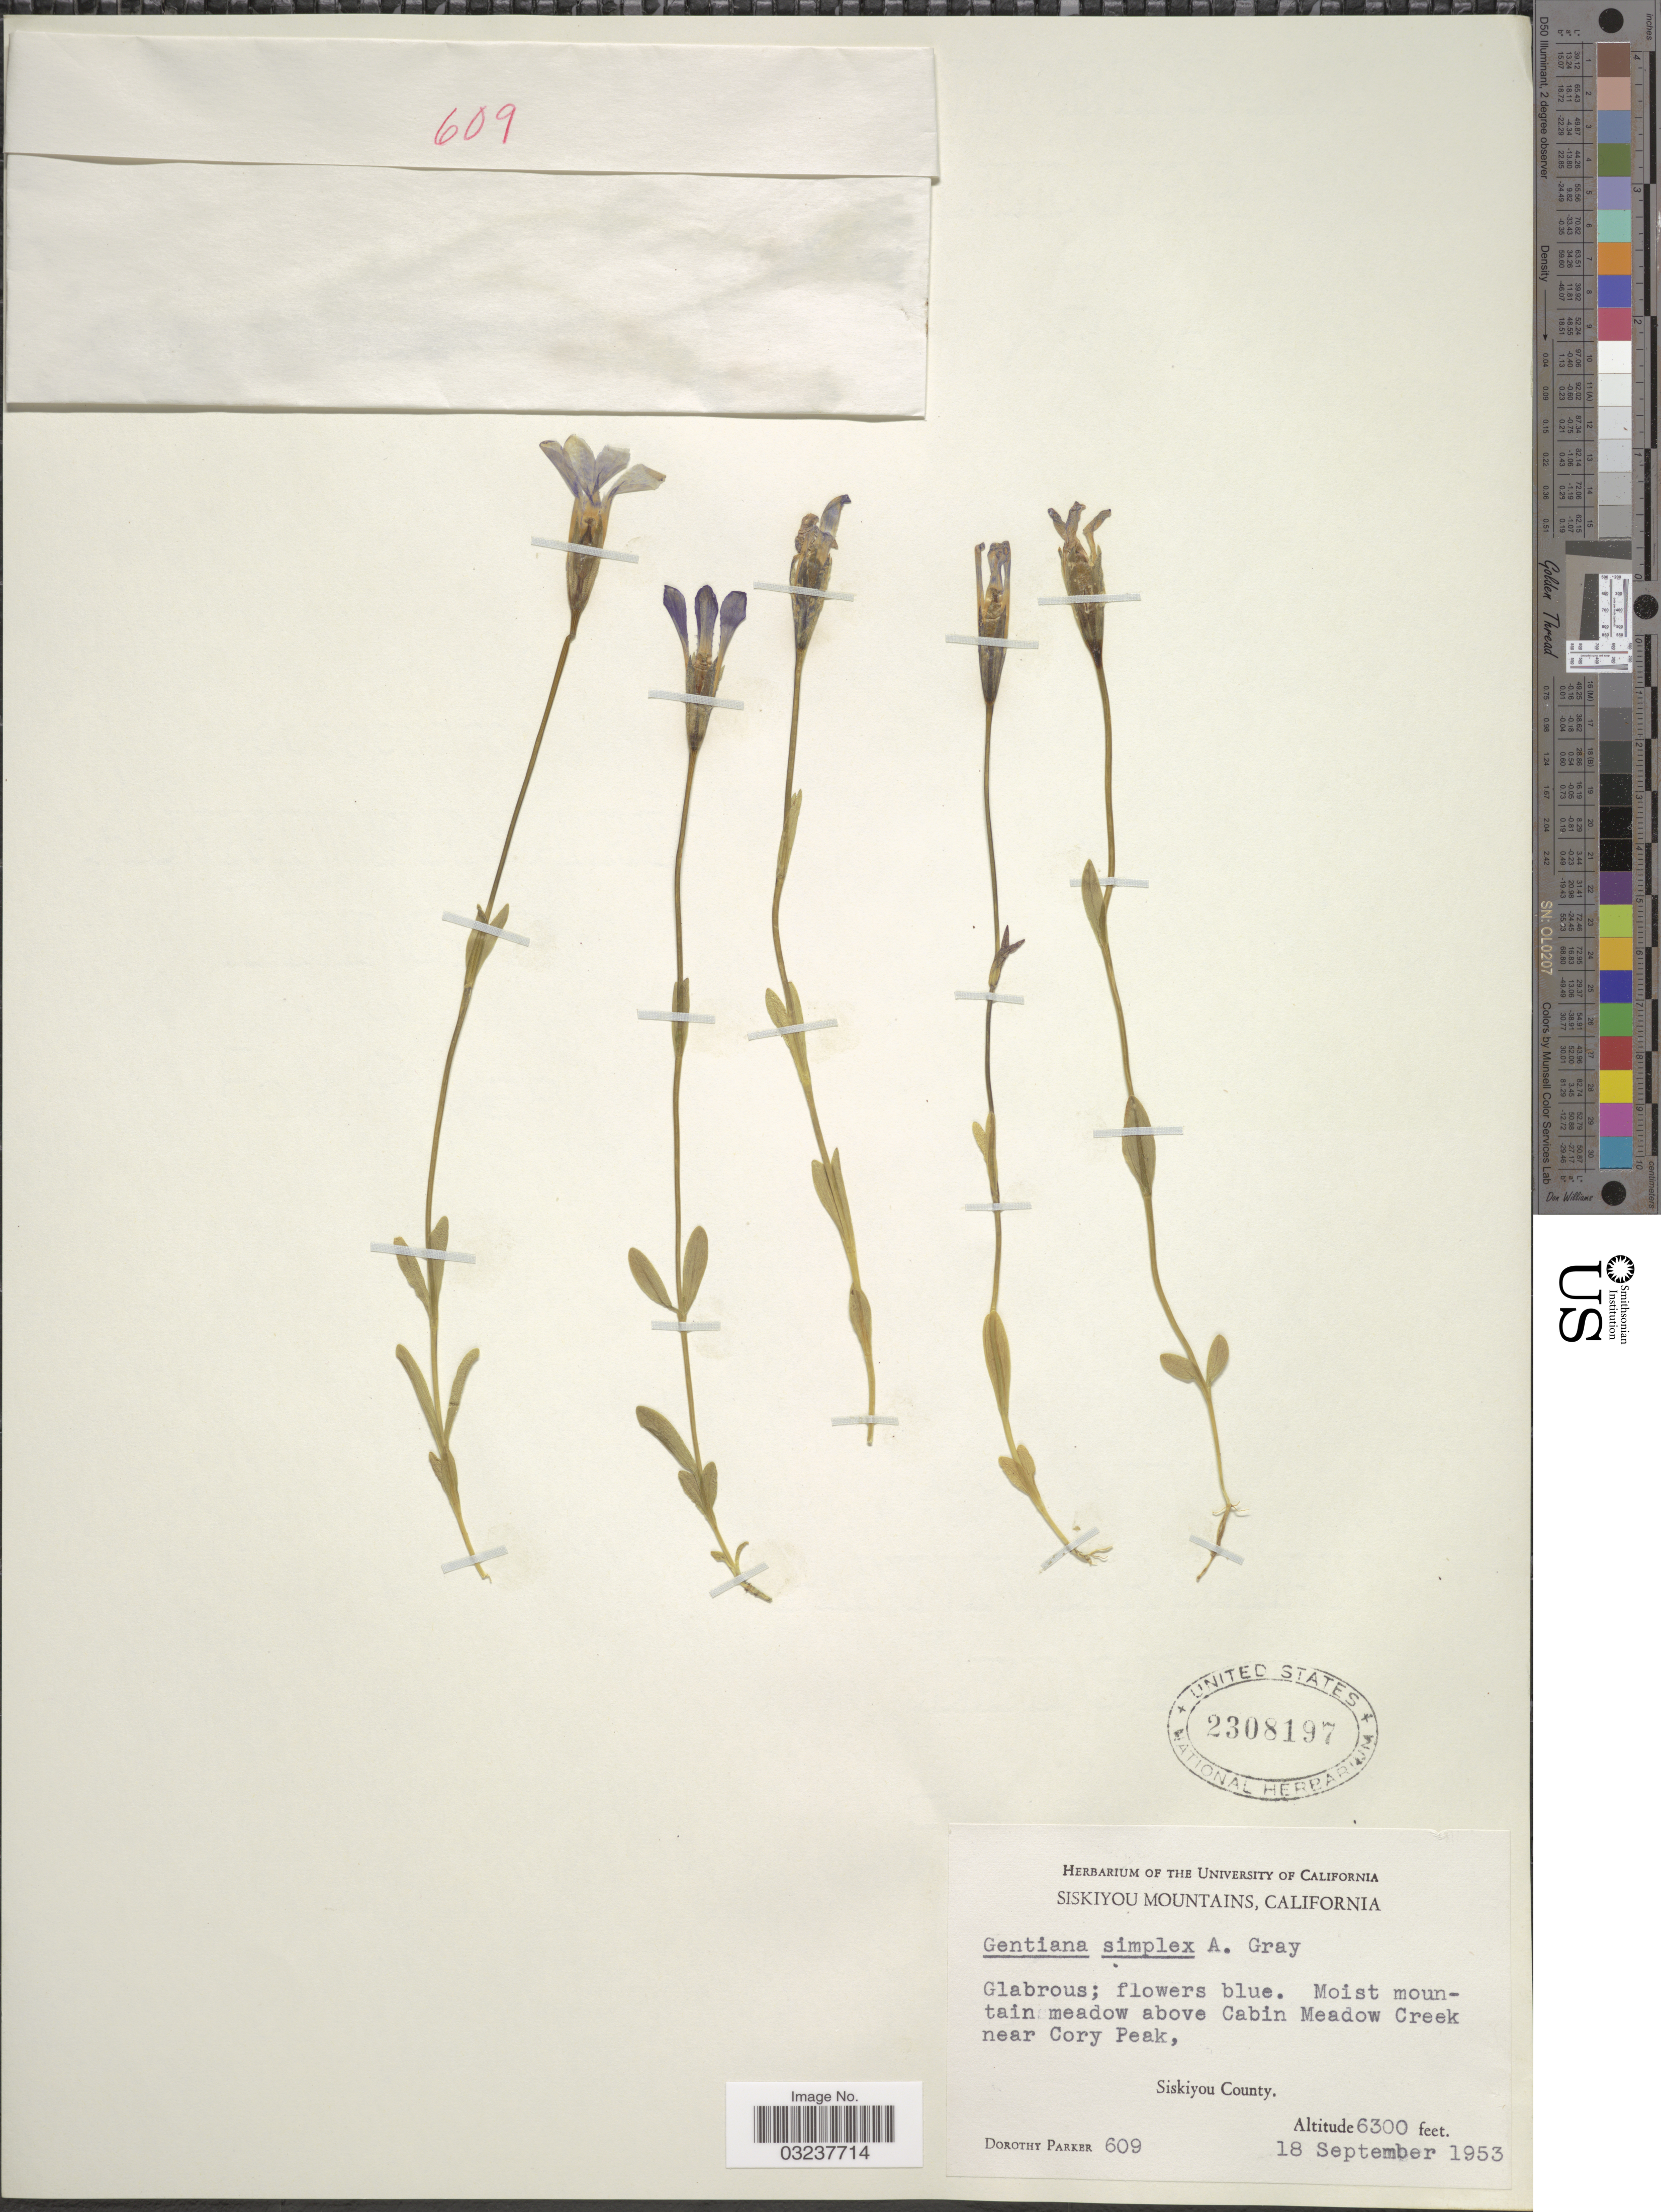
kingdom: Plantae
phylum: Tracheophyta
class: Magnoliopsida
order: Gentianales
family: Gentianaceae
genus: Gentianella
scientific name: Gentianella simplex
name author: (A. Gray) J.M. Gillett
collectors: D. Parker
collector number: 609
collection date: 1953-09-18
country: United States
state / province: California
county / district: Siskiyou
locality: Siskiyou Mountains, Moist mountain meadow above Cabin Meadow Creek near Cory Peak, Siskiyou County.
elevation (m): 1920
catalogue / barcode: US 2308197